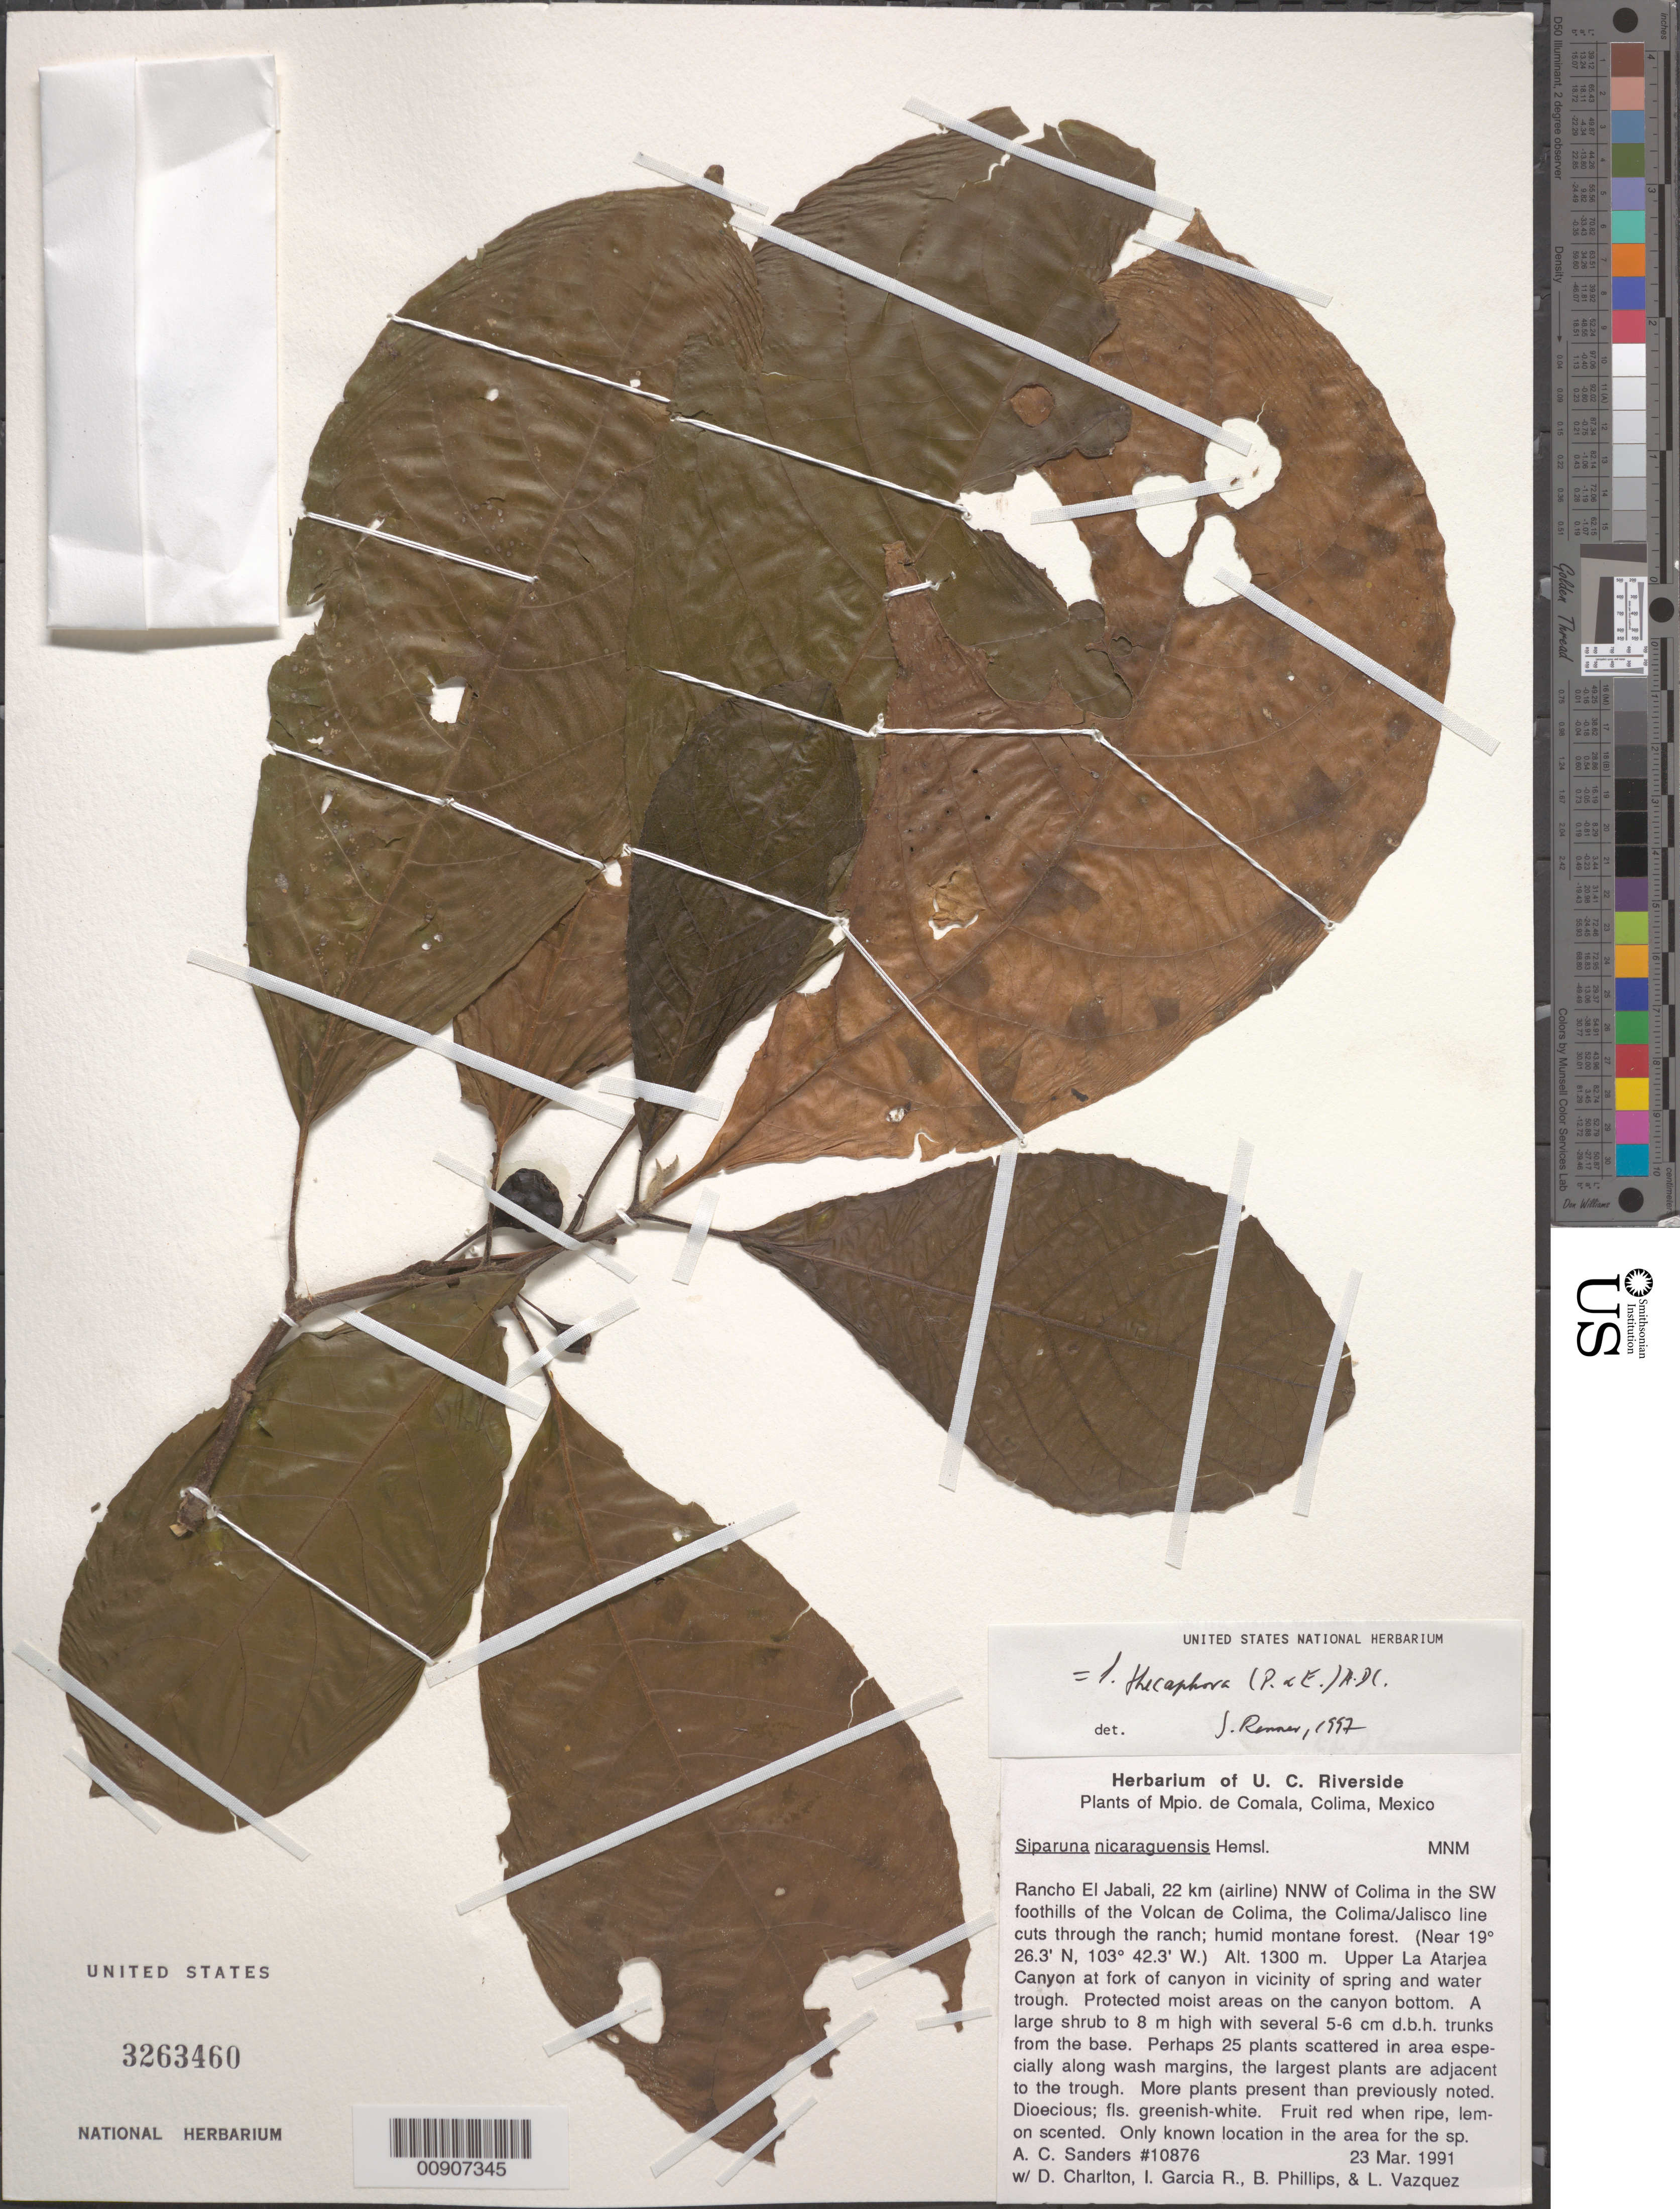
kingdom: Plantae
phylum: Tracheophyta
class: Magnoliopsida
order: Laurales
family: Siparunaceae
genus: Siparuna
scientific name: Siparuna thecaphora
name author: (Poepp. & Endl.) A. DC.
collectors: A. Sanders, D. Charlton, I. García R., Phillips, B. & L. Vazquez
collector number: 10876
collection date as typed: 23 Mar 1991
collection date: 1991-03-23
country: Mexico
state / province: Colima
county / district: Comala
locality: Rancho El Jabali, 22 km (airline) NNW of Colima in the SW foothills of the Volcán de Colima, the Colima/Jalisco line cuts through the ranch. Upper La Atarjea Canyon at fork of canyon in vicinity of spring & ..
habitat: Humid montane forest. Protected moist areas on the canyon bottom.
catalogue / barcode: US 3263460